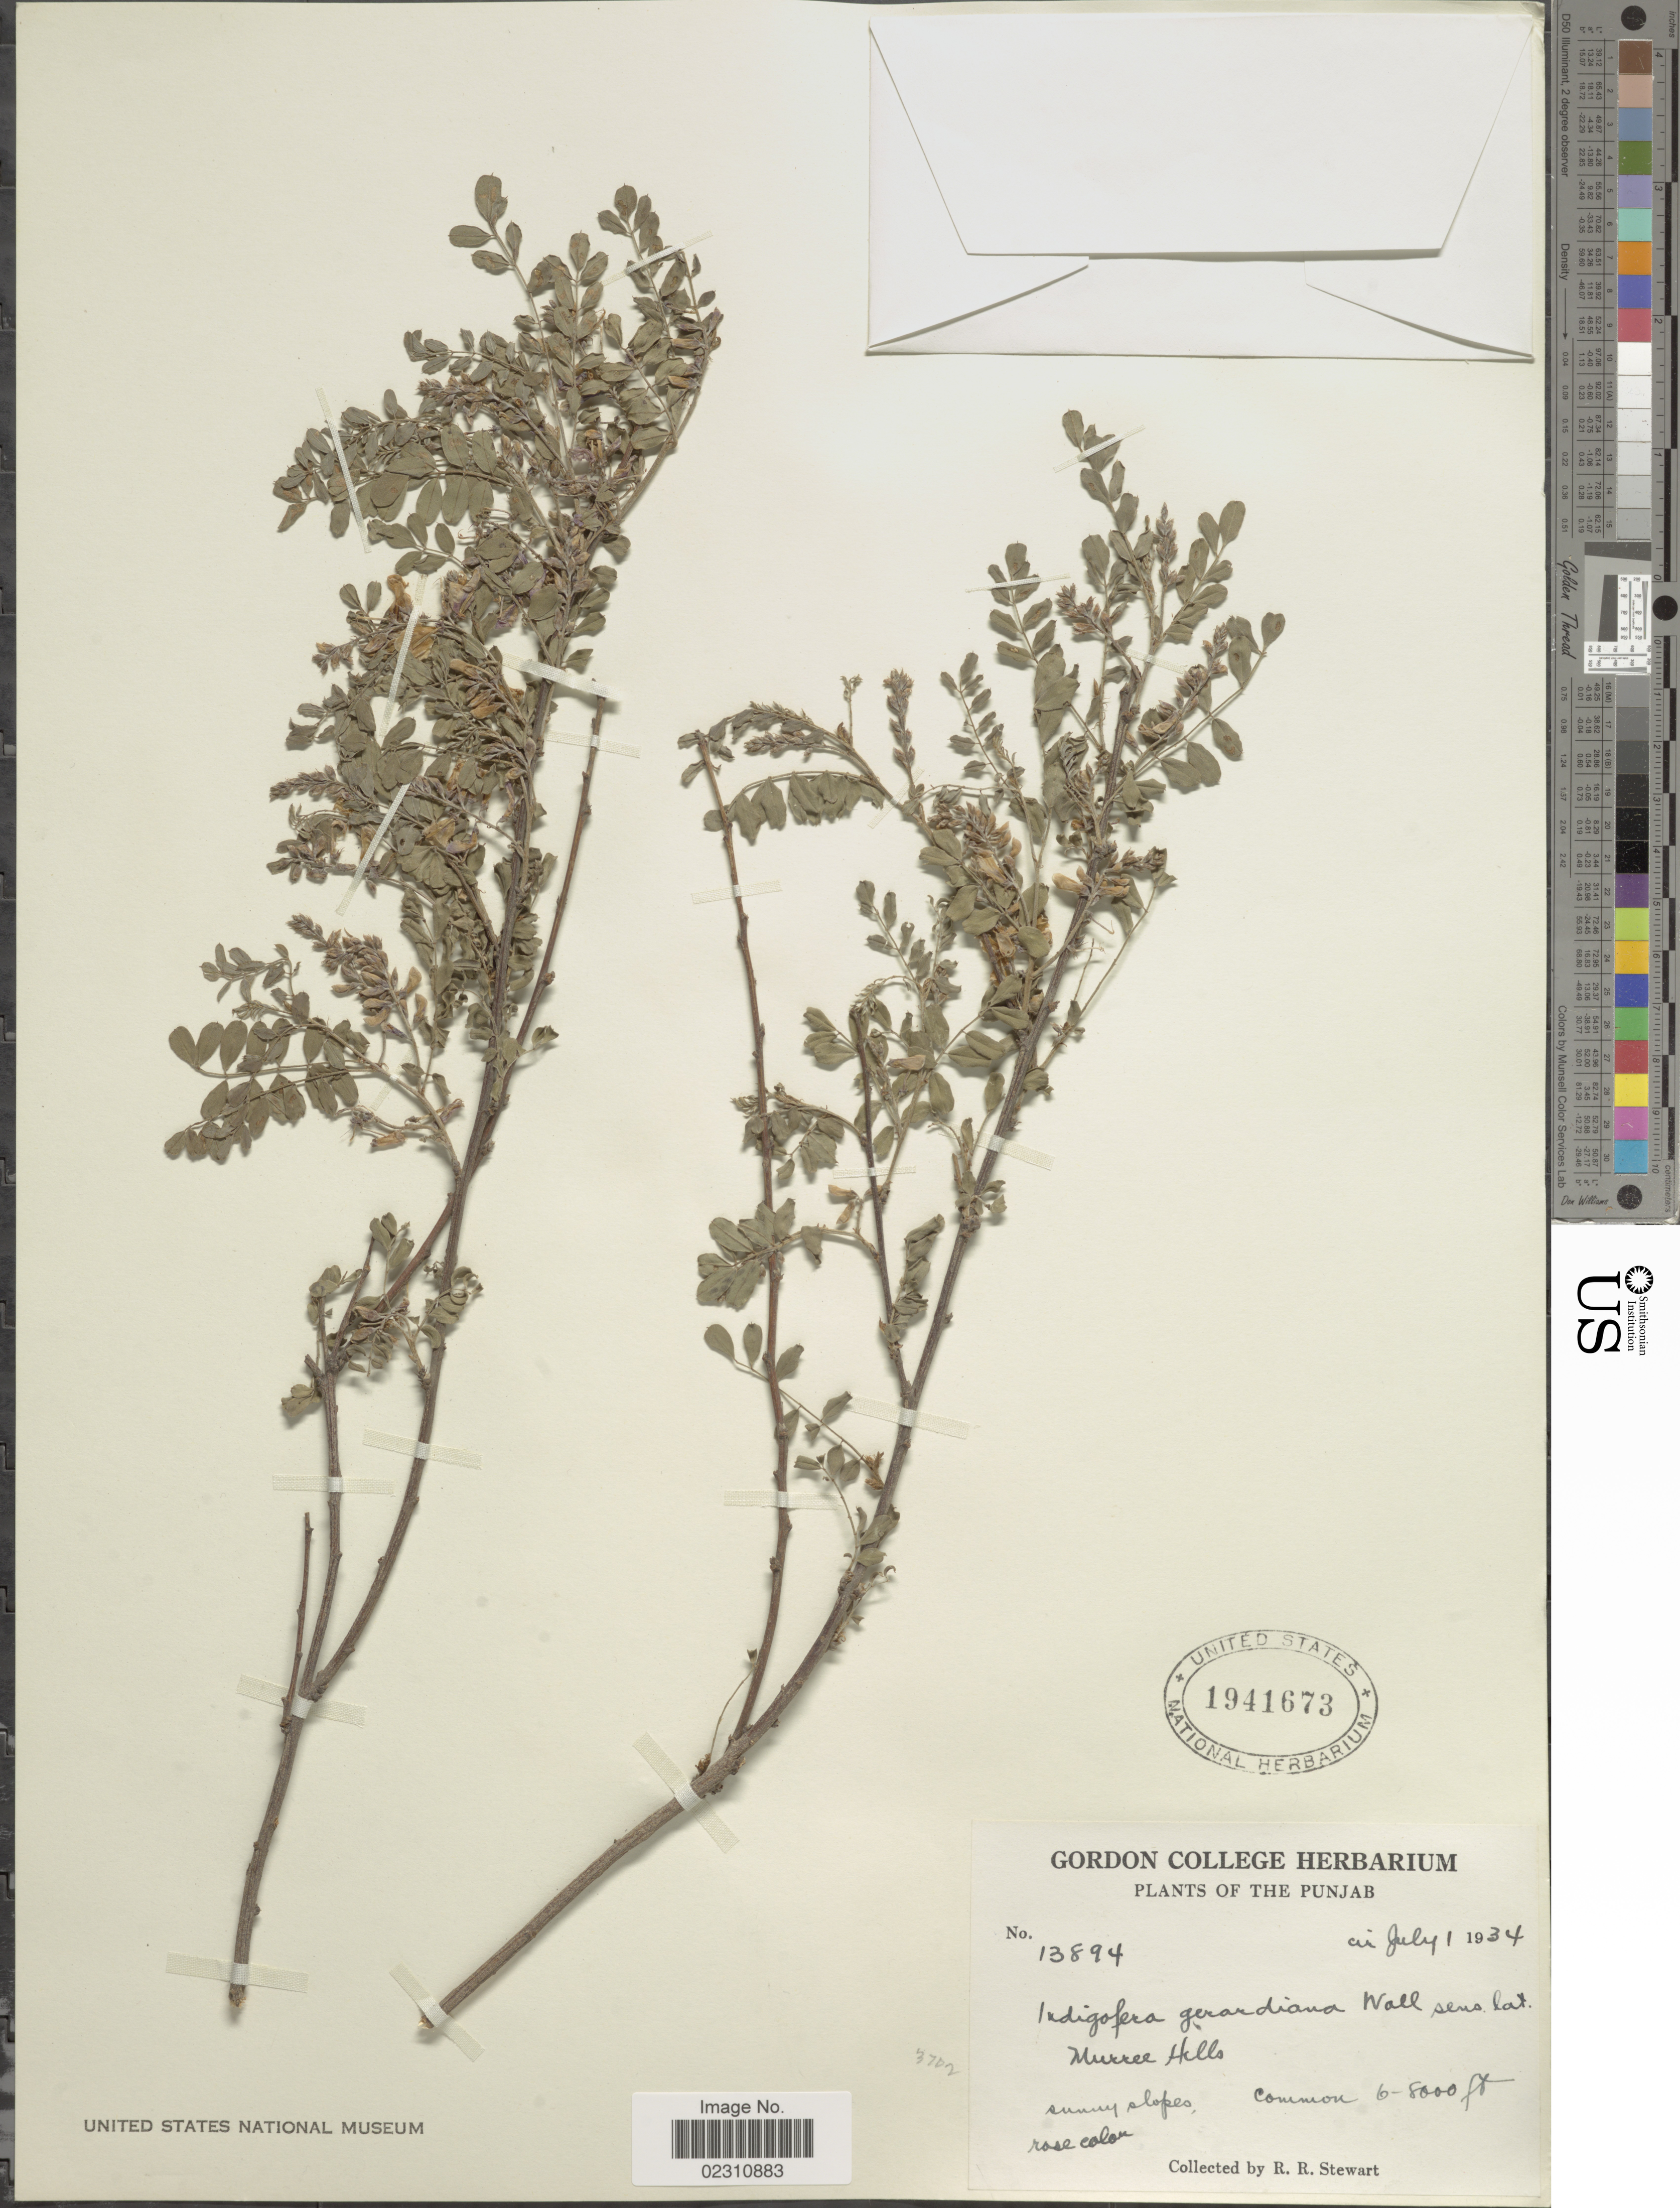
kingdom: Plantae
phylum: Tracheophyta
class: Magnoliopsida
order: Fabales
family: Fabaceae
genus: Indigofera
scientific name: Indigofera gerardiana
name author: Wall.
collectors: R. R. Stewart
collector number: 13894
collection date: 1934-07-01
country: Pakistan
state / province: Punjab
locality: Punjab, Murree Hills.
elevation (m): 1829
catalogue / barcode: US 1941673